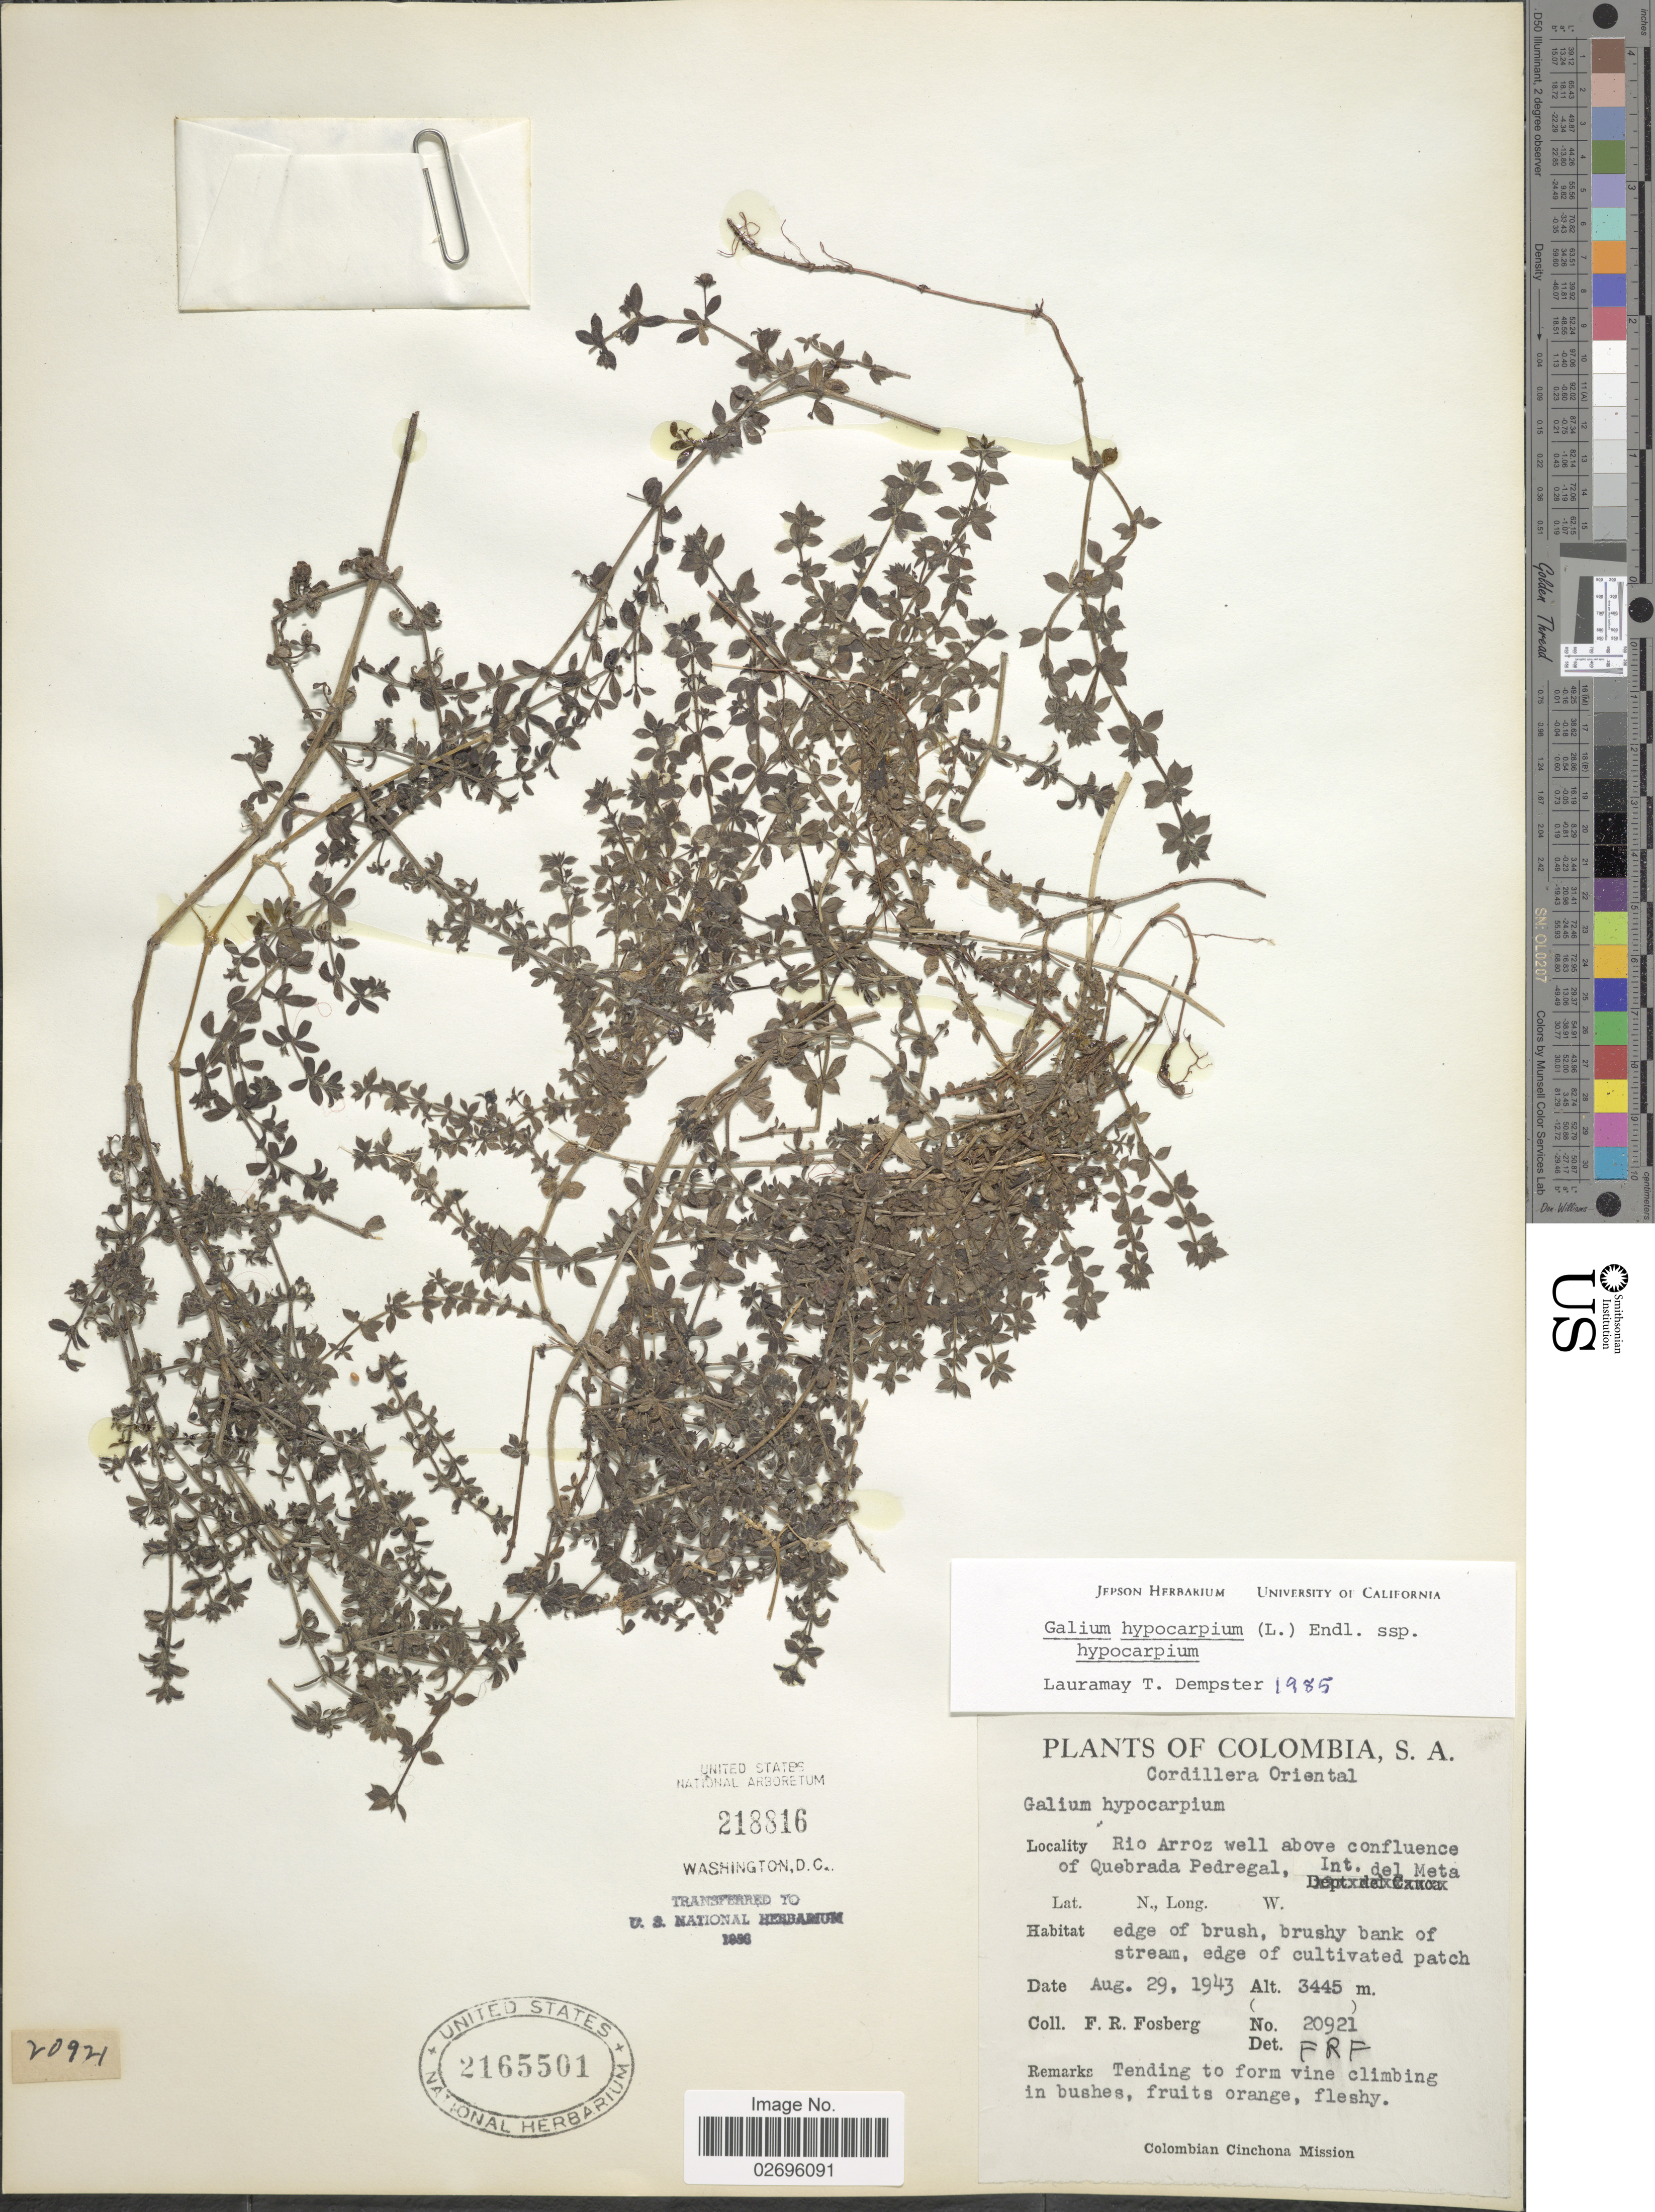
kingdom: Plantae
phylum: Tracheophyta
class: Magnoliopsida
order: Gentianales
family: Rubiaceae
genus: Galium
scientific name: Galium hypocarpium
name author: (L.) Endl. ex Griseb.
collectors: F. R. Fosberg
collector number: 20921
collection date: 1943-08-29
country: Colombia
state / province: Meta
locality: Cordillera Oriental. Rio Arroz well above confluence of Quebrada Pedregal, Int. del Meta.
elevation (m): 3445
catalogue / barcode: US 2165501